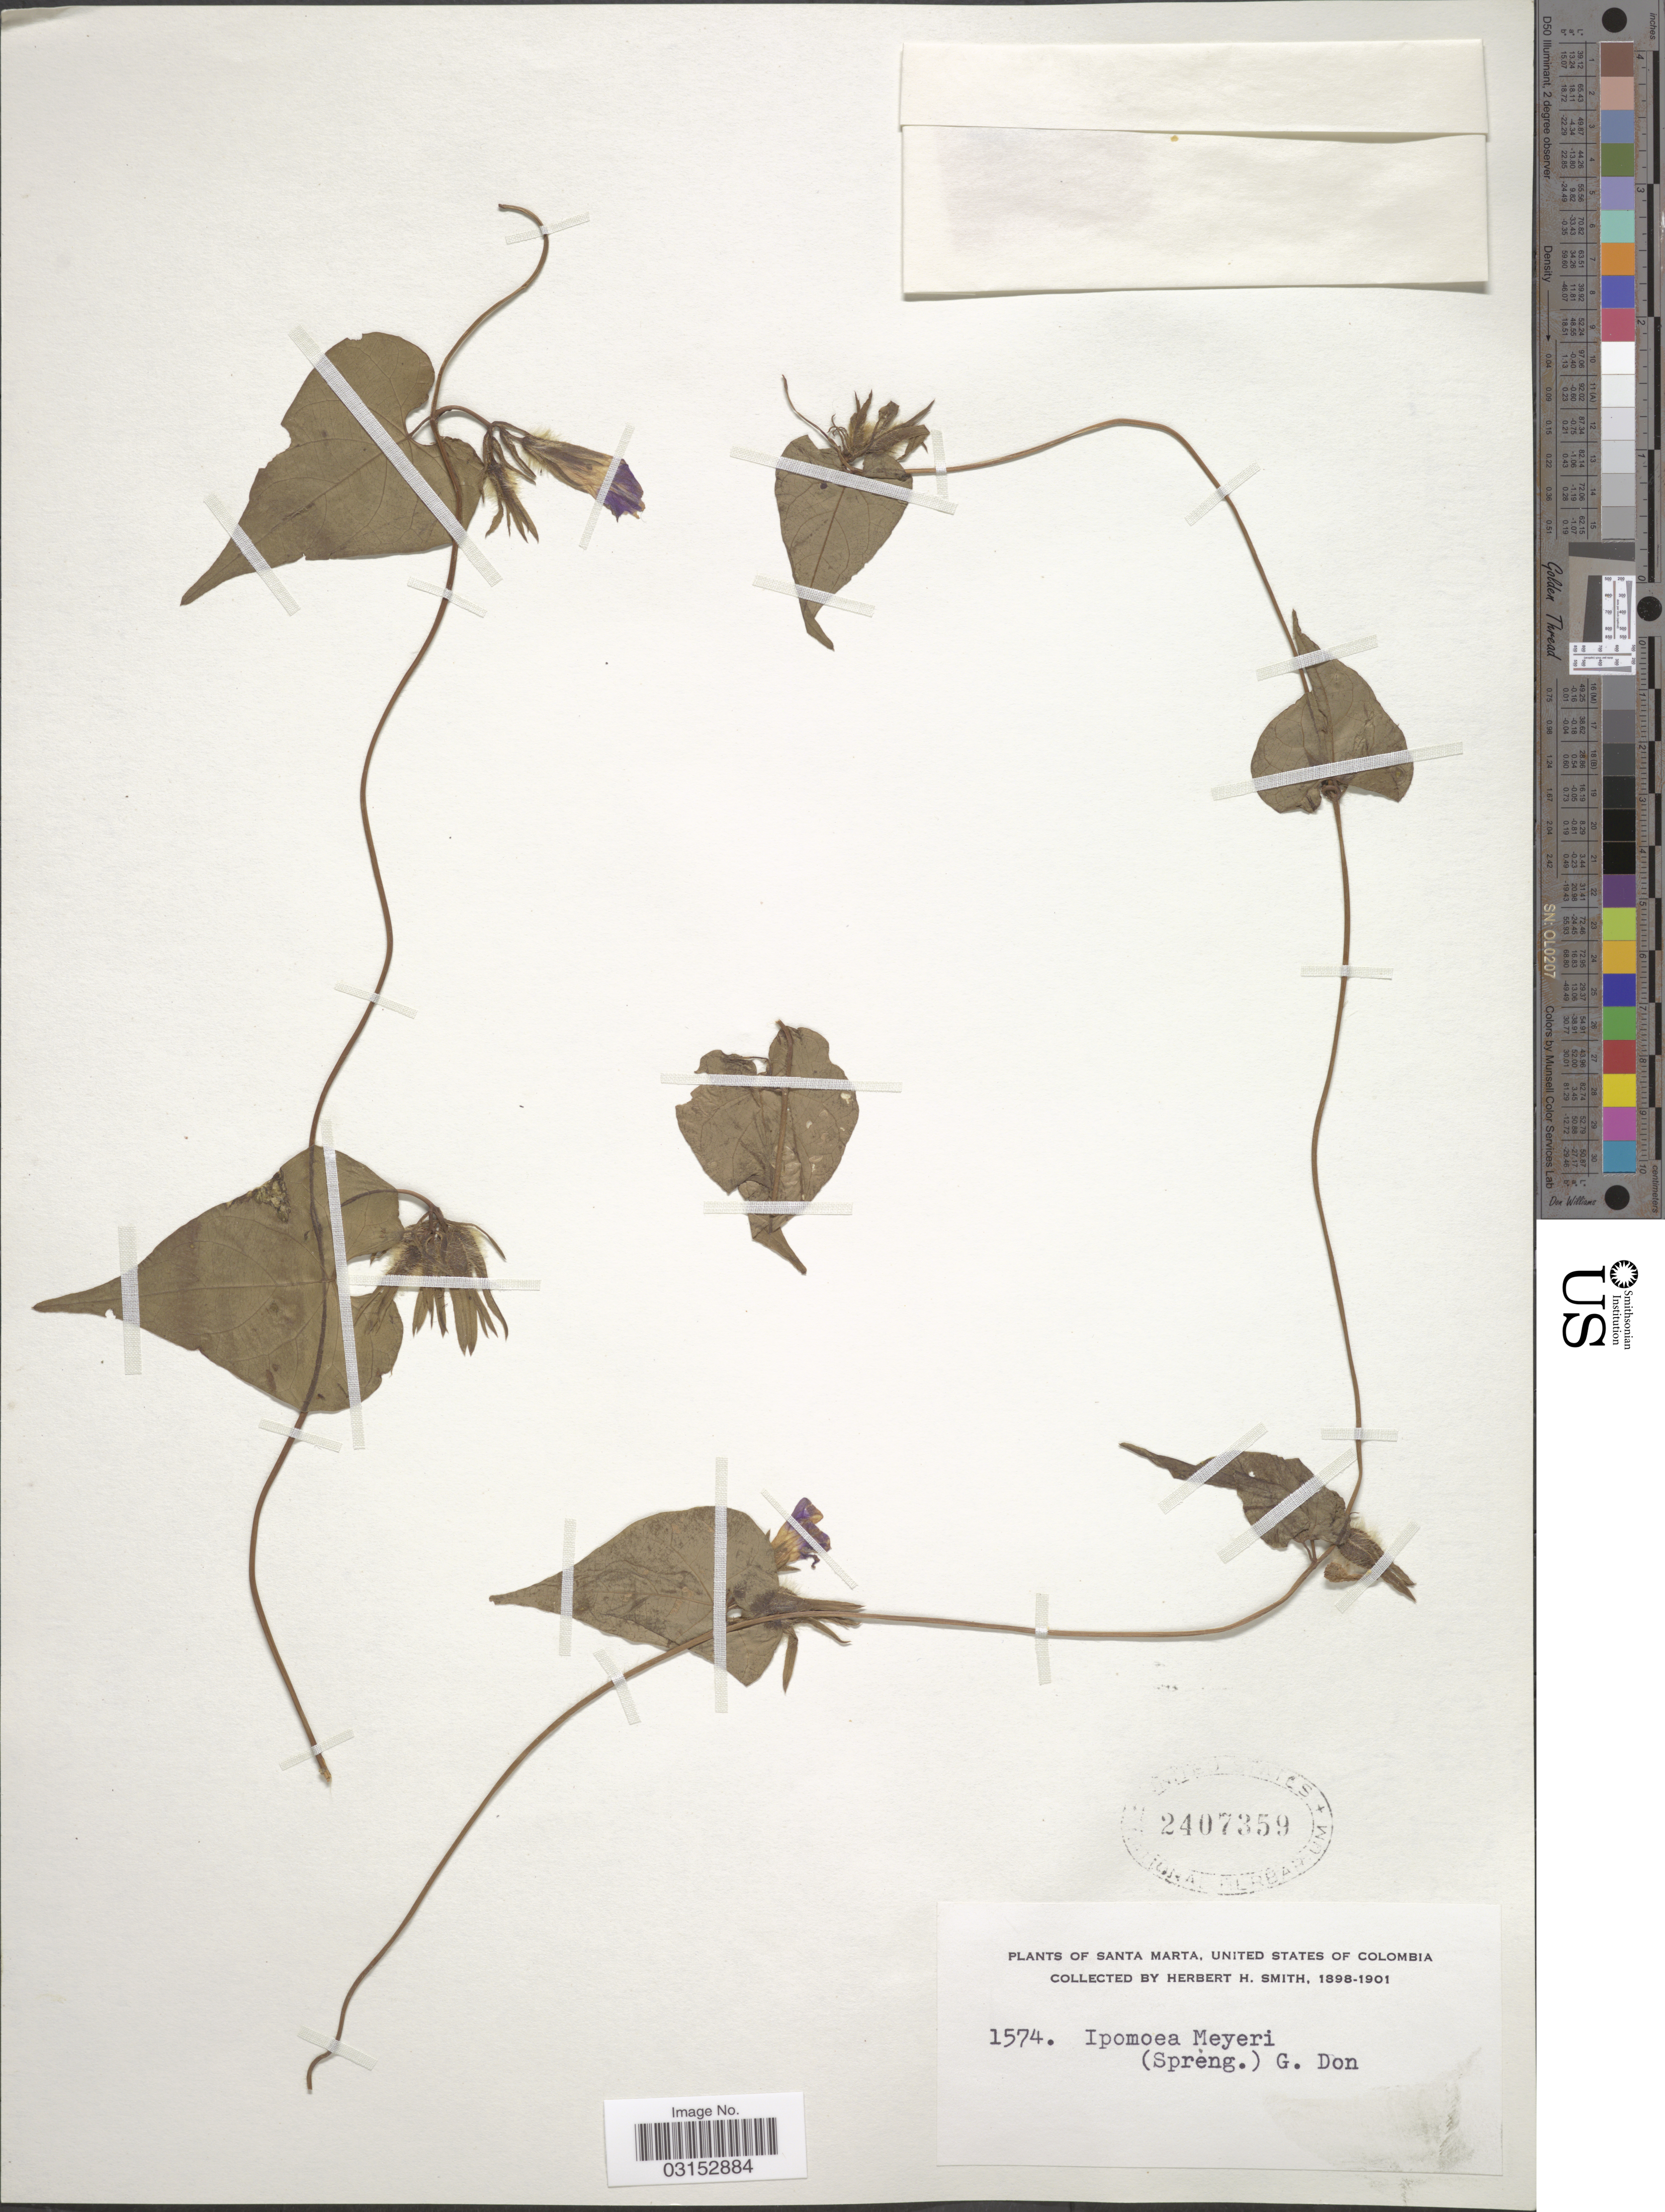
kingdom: Plantae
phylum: Tracheophyta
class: Magnoliopsida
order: Solanales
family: Convolvulaceae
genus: Ipomoea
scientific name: Ipomoea meyeri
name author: (Spreng.) G. Don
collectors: Herbert H. Smith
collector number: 1574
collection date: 1898/1901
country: Colombia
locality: Santa Marta, United States of Turbaco.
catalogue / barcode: US 2407359